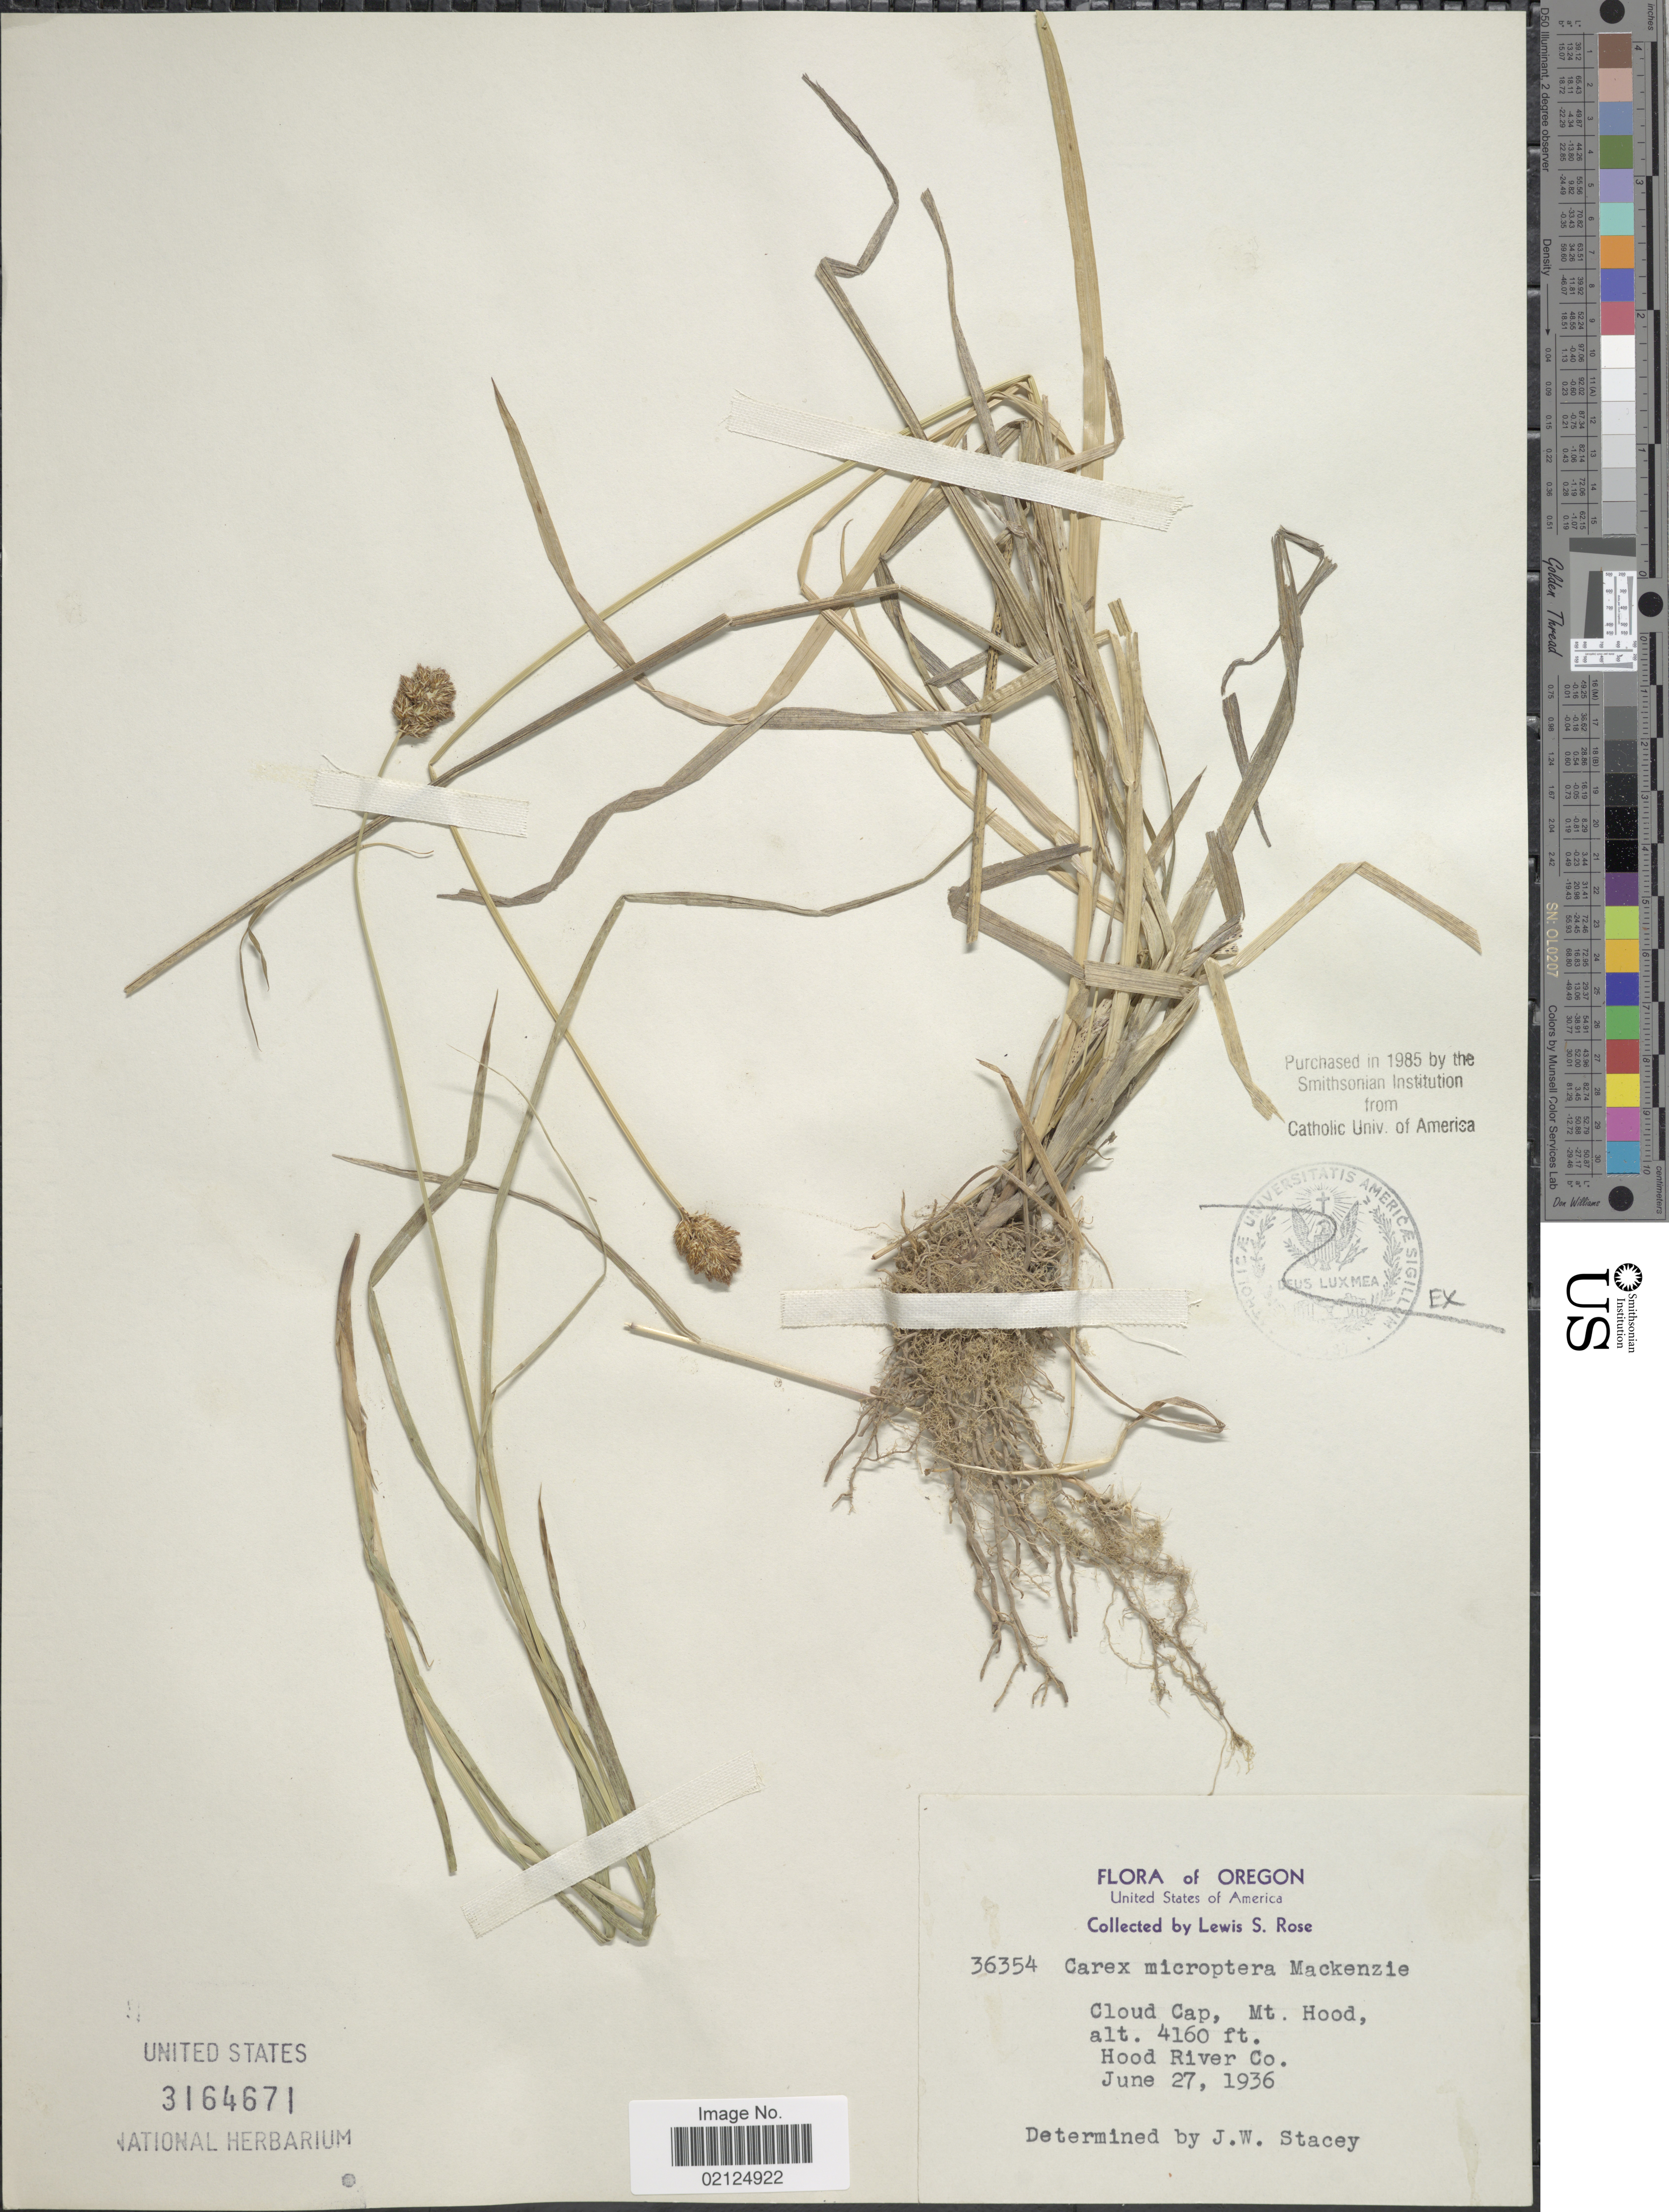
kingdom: Plantae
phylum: Tracheophyta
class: Liliopsida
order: Poales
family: Cyperaceae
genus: Carex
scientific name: Carex microptera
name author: Mack.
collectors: L. S. Rose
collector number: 36354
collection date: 1936-06-27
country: United States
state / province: Oregon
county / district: Hood River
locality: Cloud Cap. Mt. Hood, Hood River Co.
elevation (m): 1268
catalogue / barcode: US 3164671